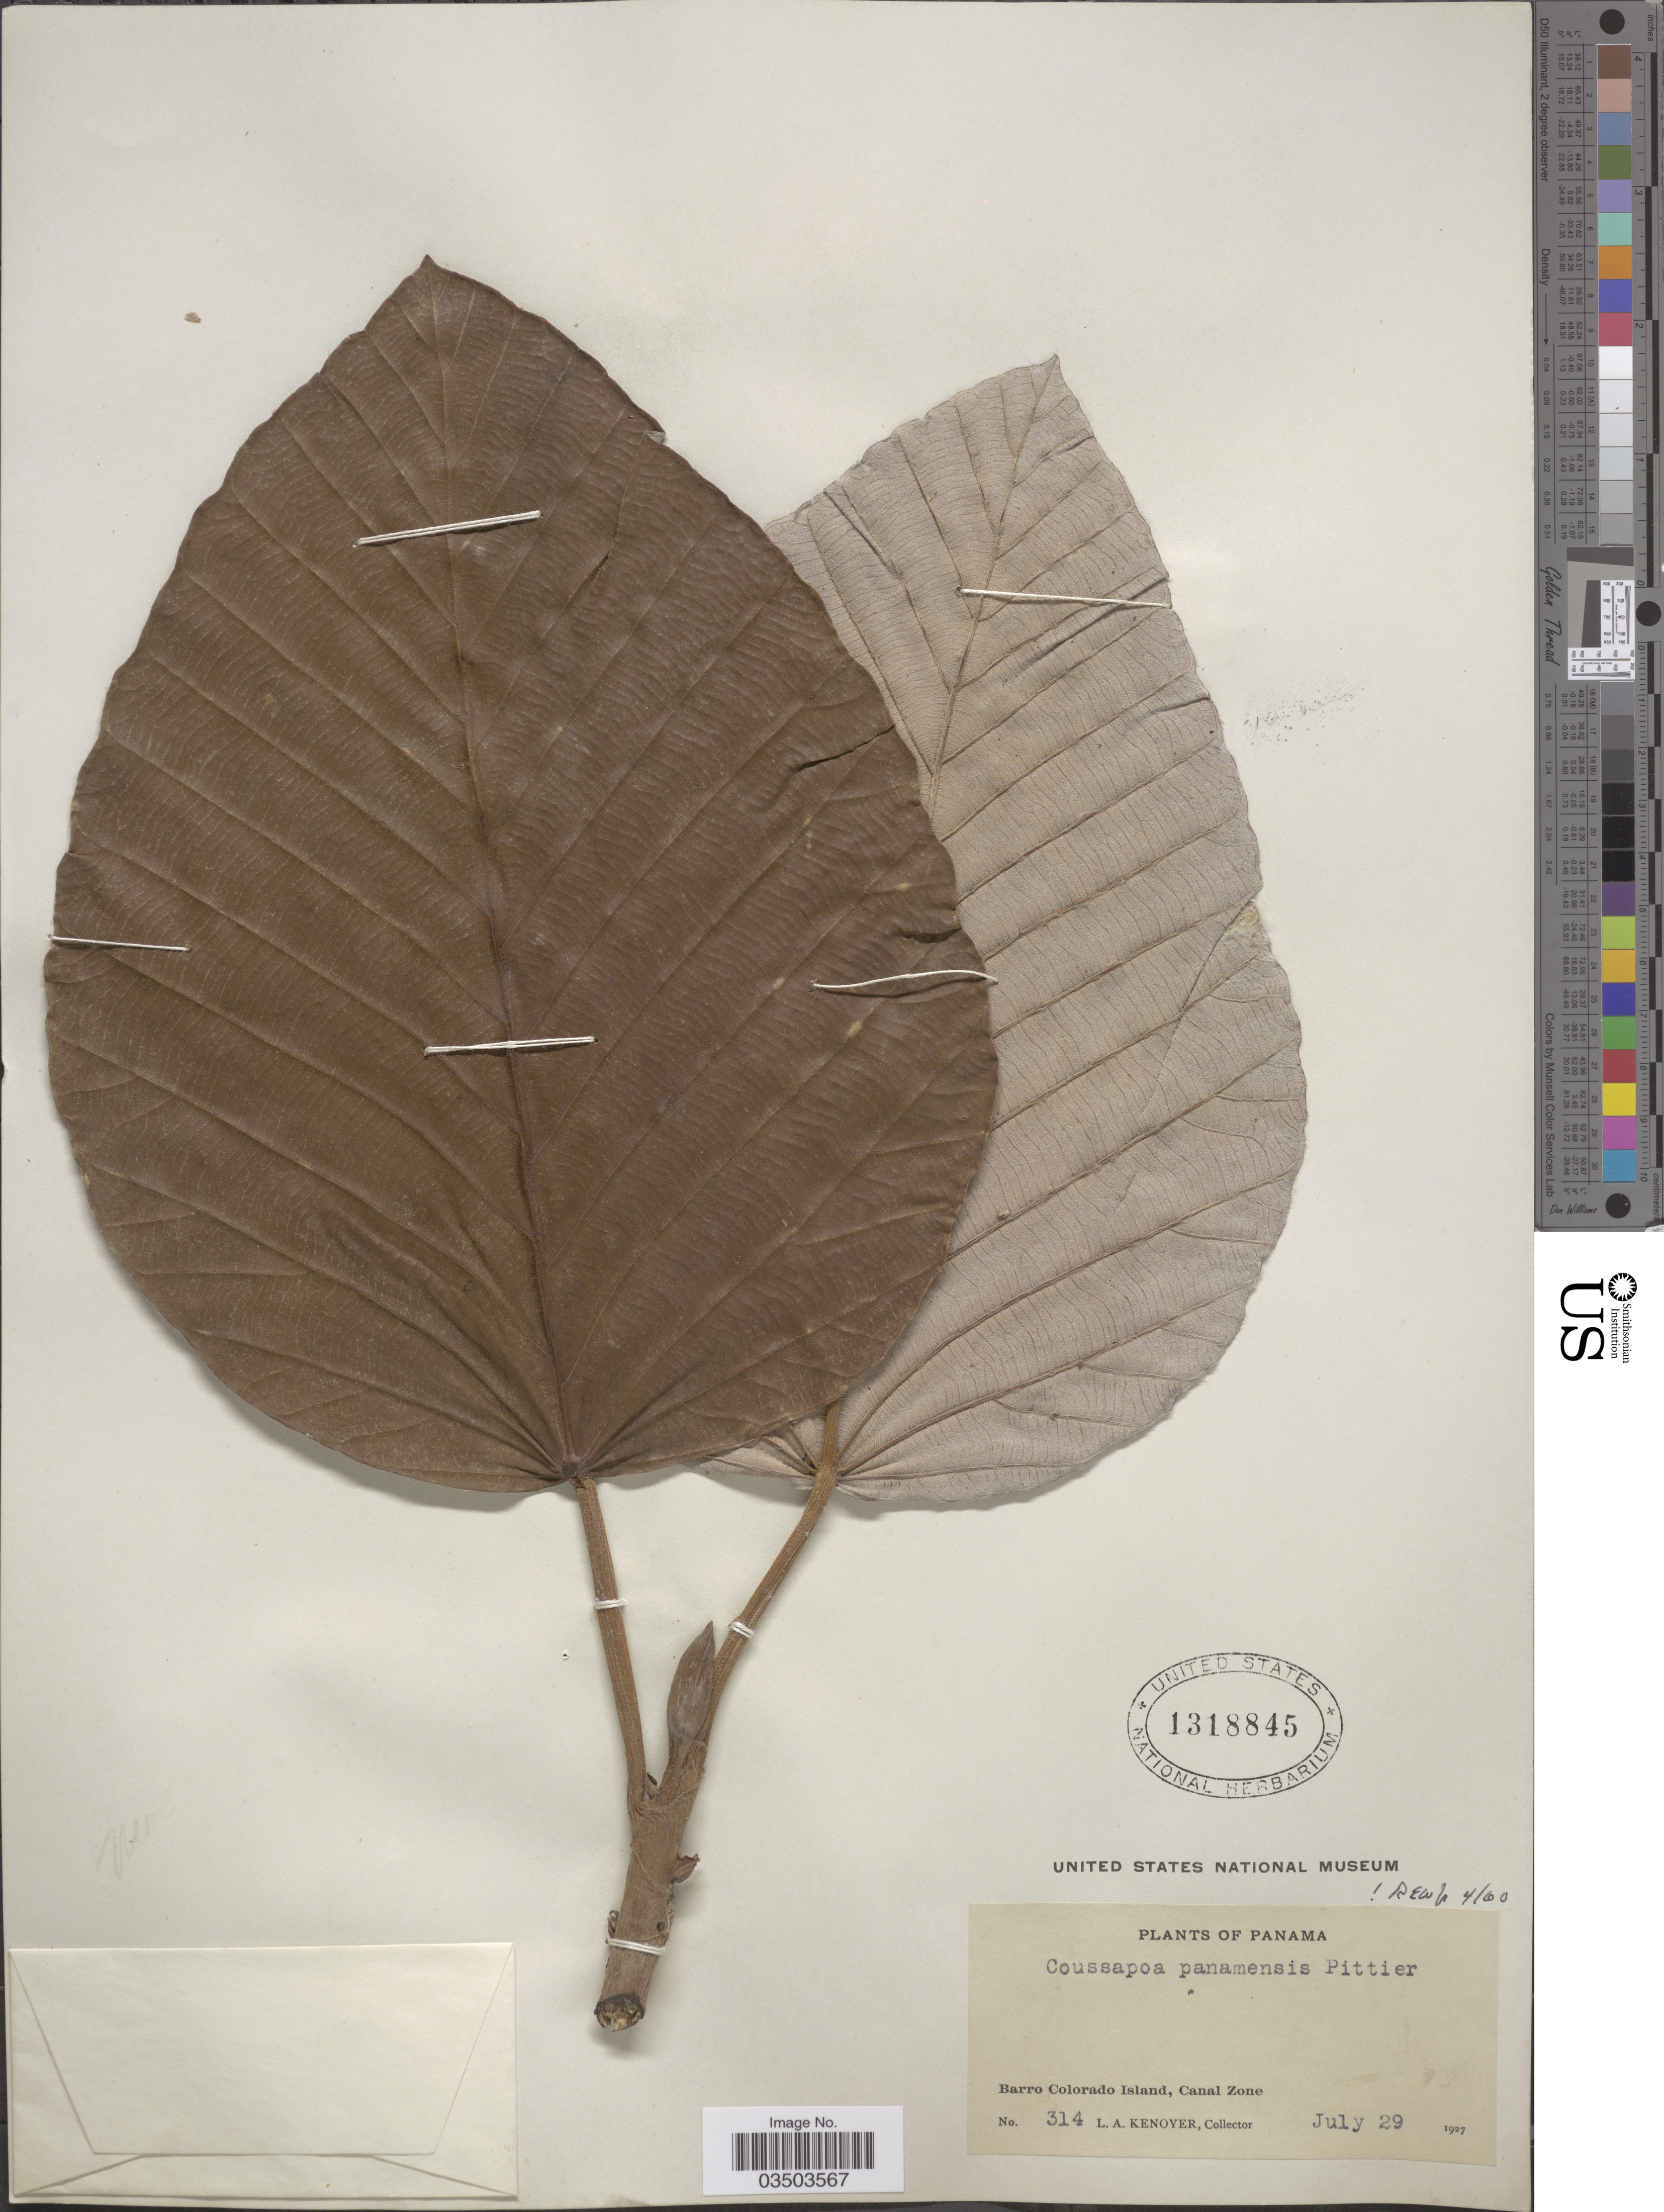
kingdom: Plantae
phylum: Tracheophyta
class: Magnoliopsida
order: Rosales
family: Urticaceae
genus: Coussapoa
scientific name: Coussapoa villosa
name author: Poepp. & Endl.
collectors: L. A. Kenoyer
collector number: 314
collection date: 1927-07-29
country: Panama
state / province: Panamá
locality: Barro Colorado Island, Canal Zone.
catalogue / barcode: US 1318845